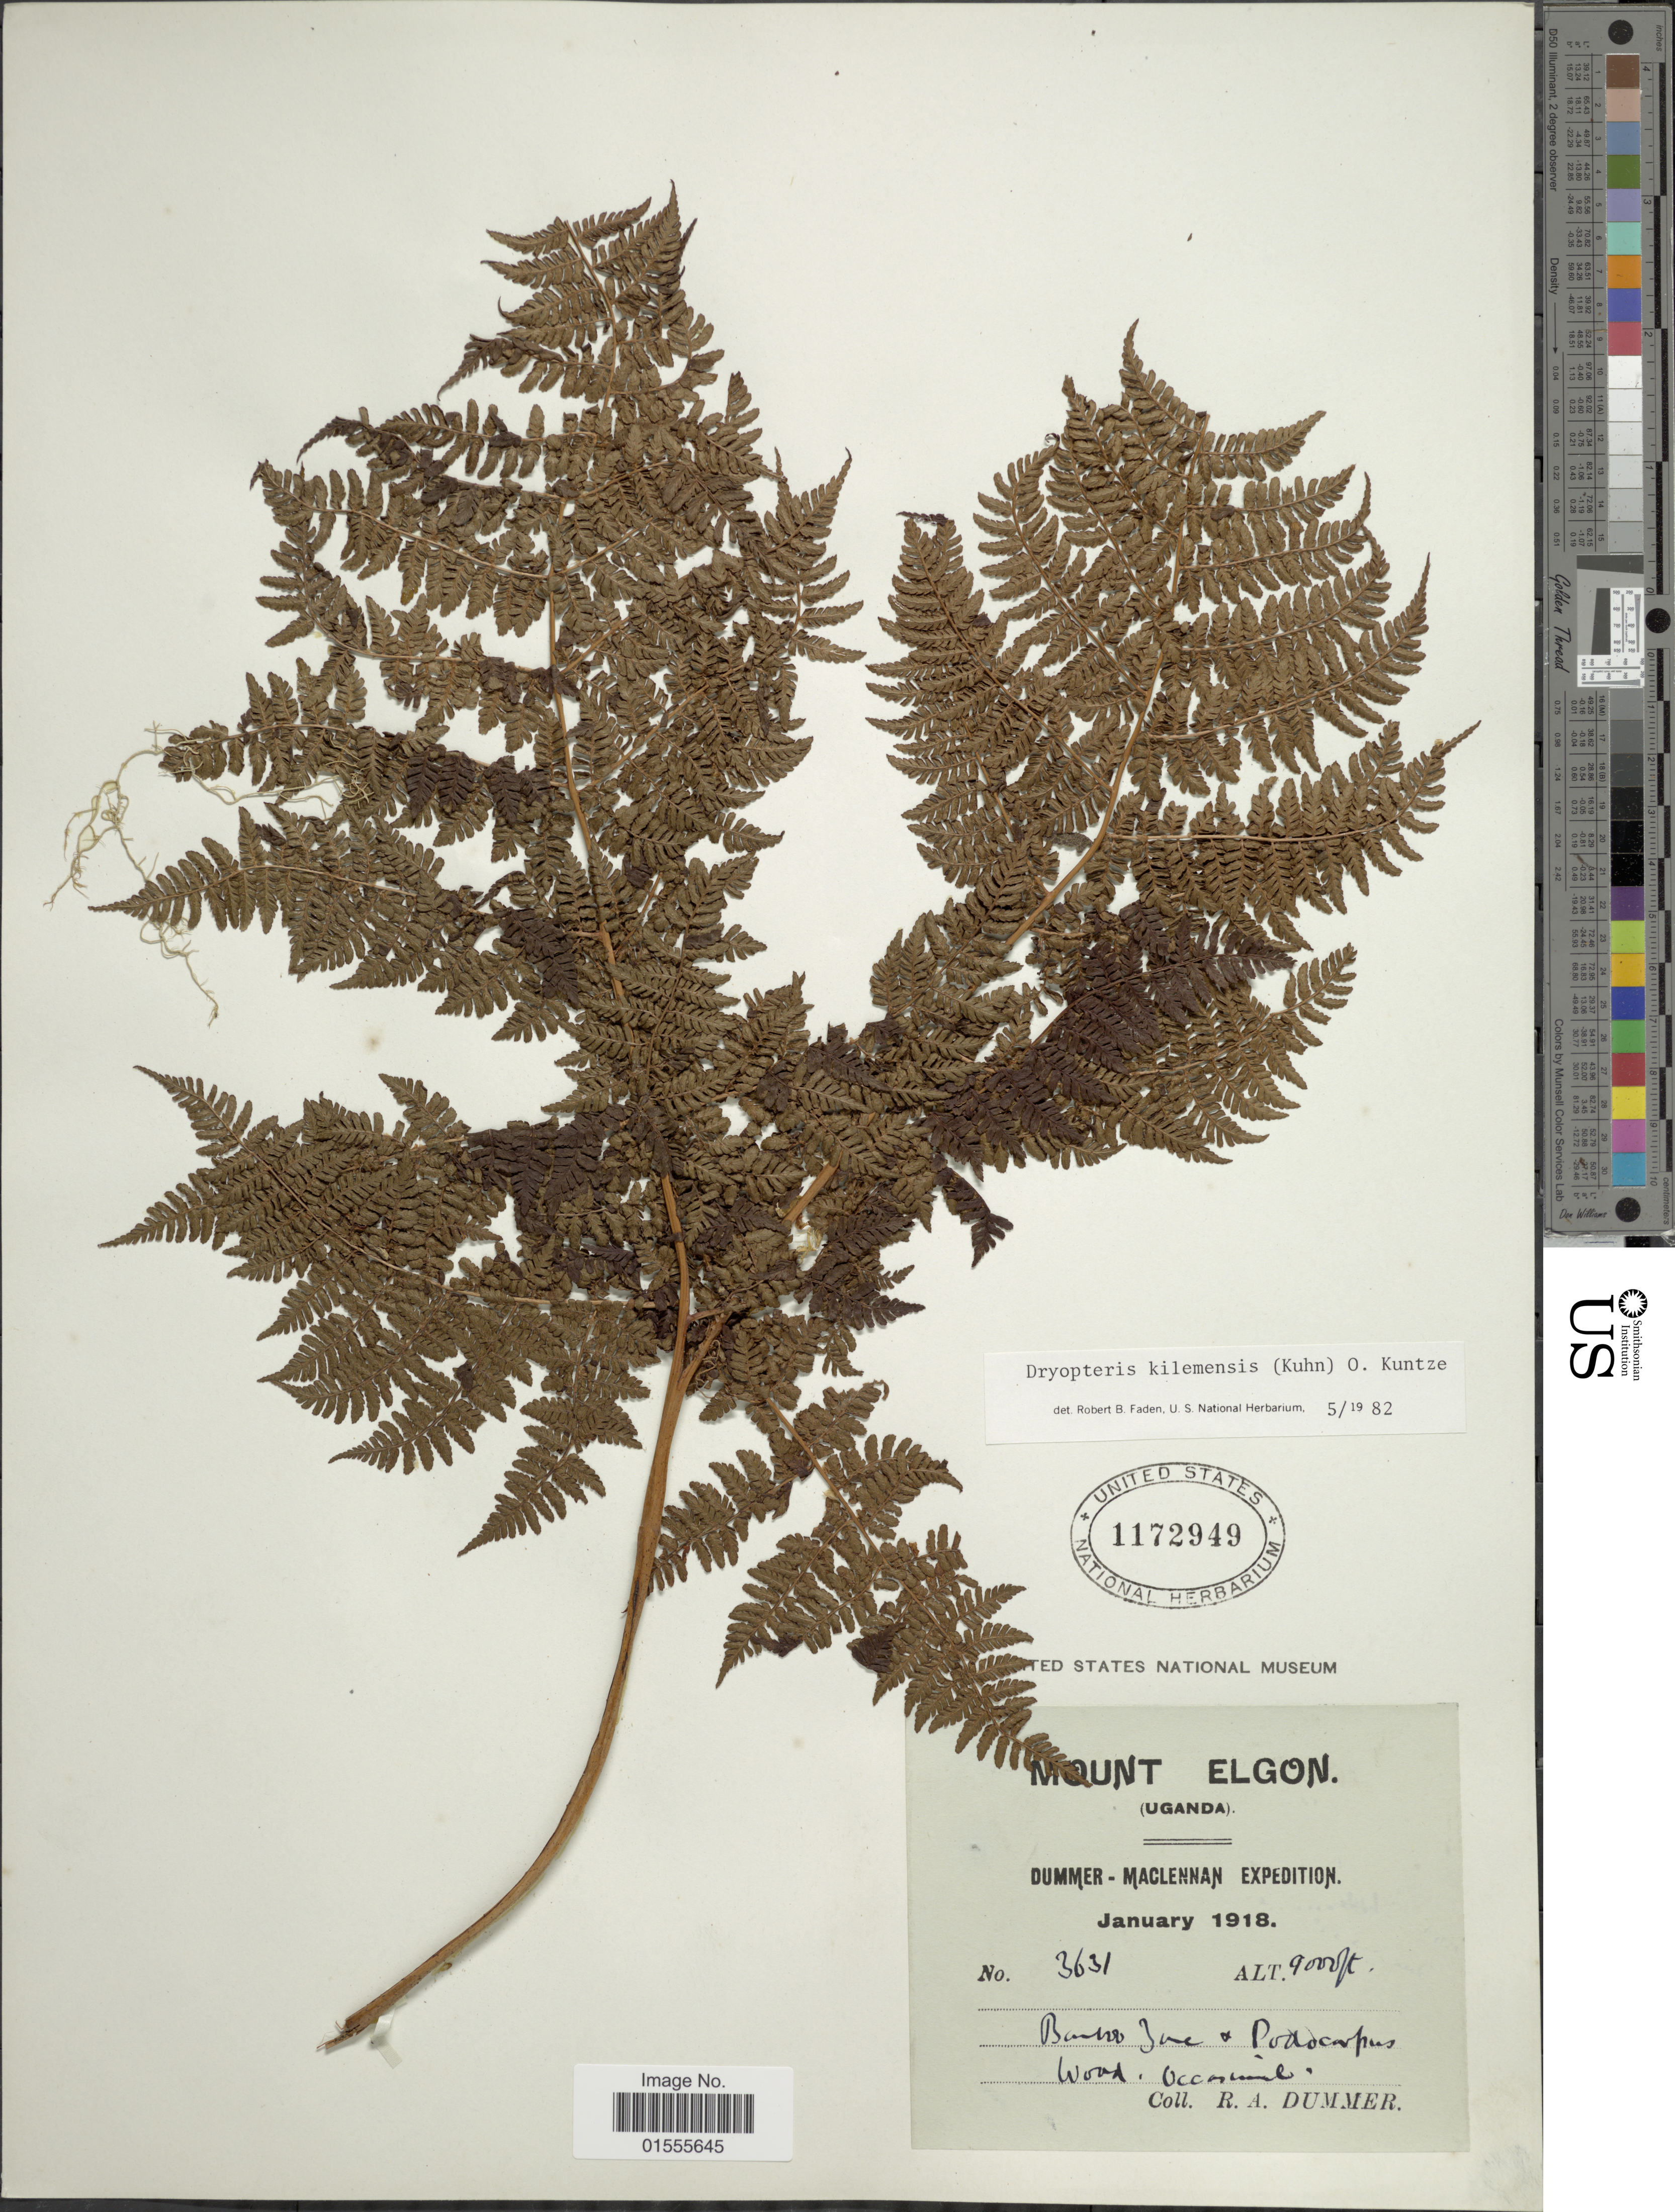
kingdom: Plantae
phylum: Tracheophyta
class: Polypodiopsida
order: Polypodiales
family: Dryopteridaceae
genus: Dryopteris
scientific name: Dryopteris kilemensis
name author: (Kuhn) Kuntze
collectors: R. Dümmer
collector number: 3631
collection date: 1918-01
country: Uganda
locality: Mount Elgon, [illegible text]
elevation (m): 2743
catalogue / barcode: US 1172949